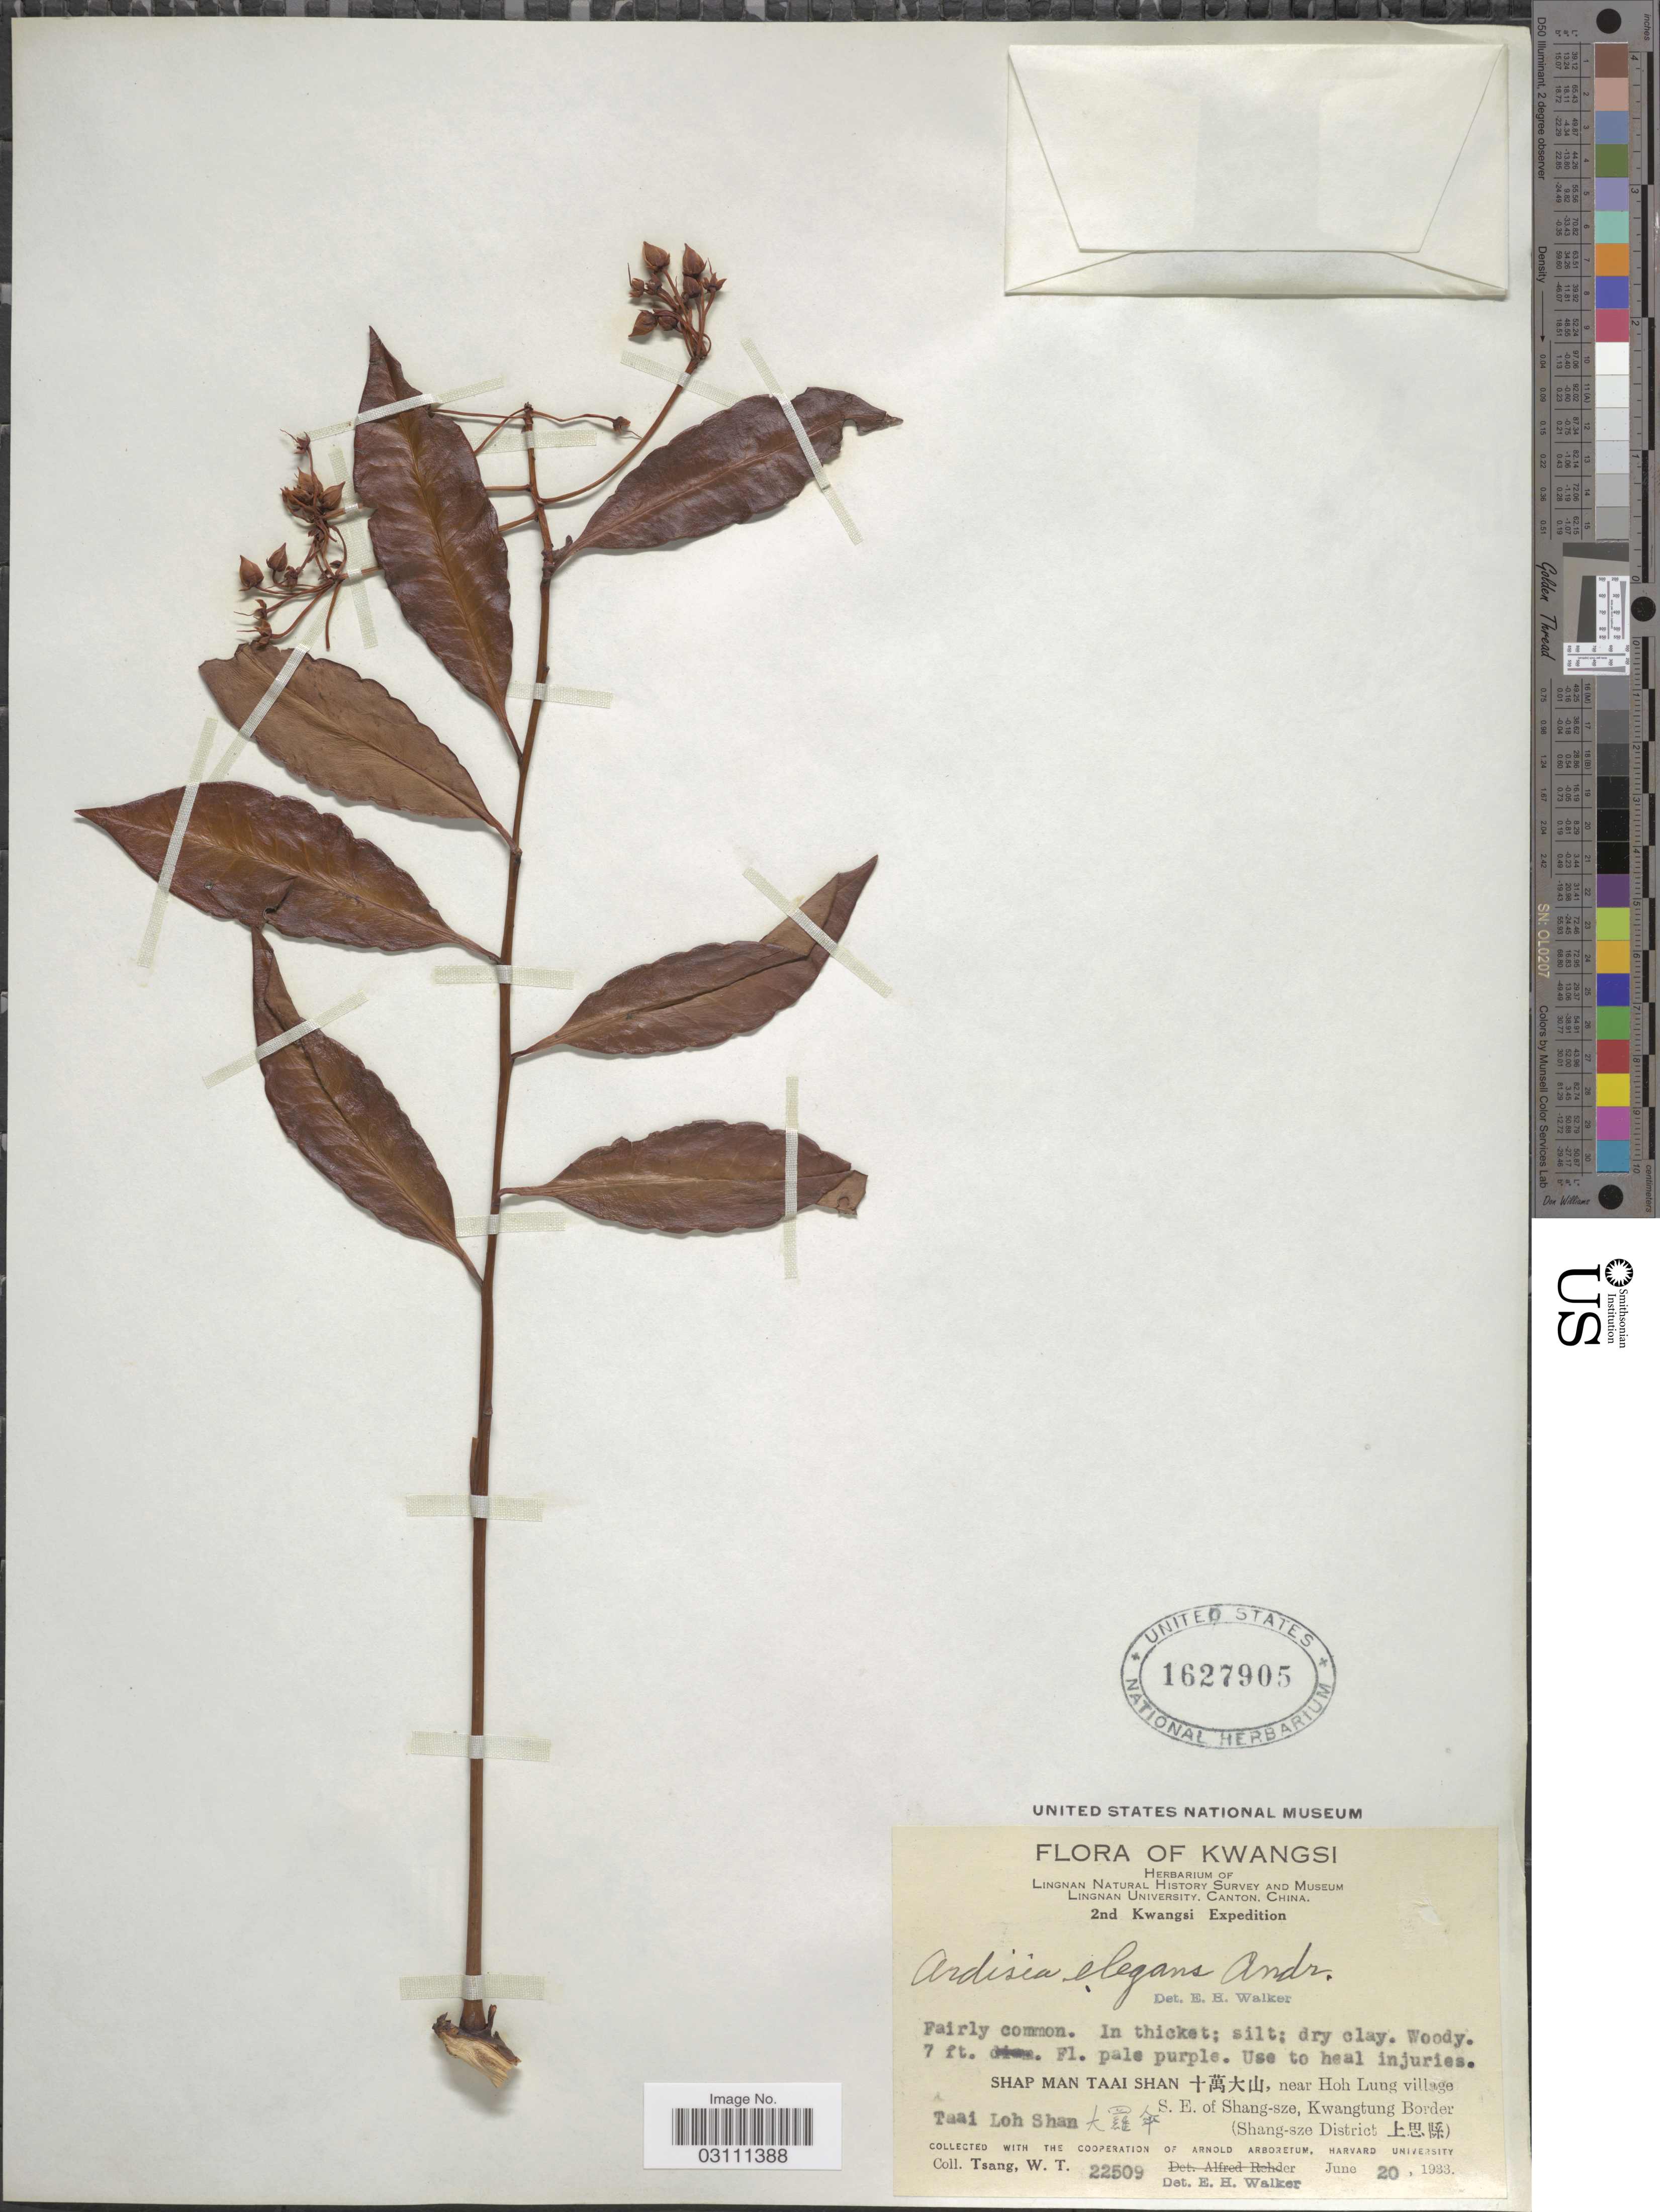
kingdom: Plantae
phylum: Tracheophyta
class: Magnoliopsida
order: Ericales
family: Primulaceae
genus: Ardisia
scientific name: Ardisia elegans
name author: Andrews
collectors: W. T. Tsang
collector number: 22509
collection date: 1933-06-20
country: China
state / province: Guangxi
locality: Kwangsi, Shap Man Taai Shan, near Hoh Lung village, S.E. of Shang-sze, Kwangtung Border, (Shang-sze District), Taai Loh Shan.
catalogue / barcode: US 1627905